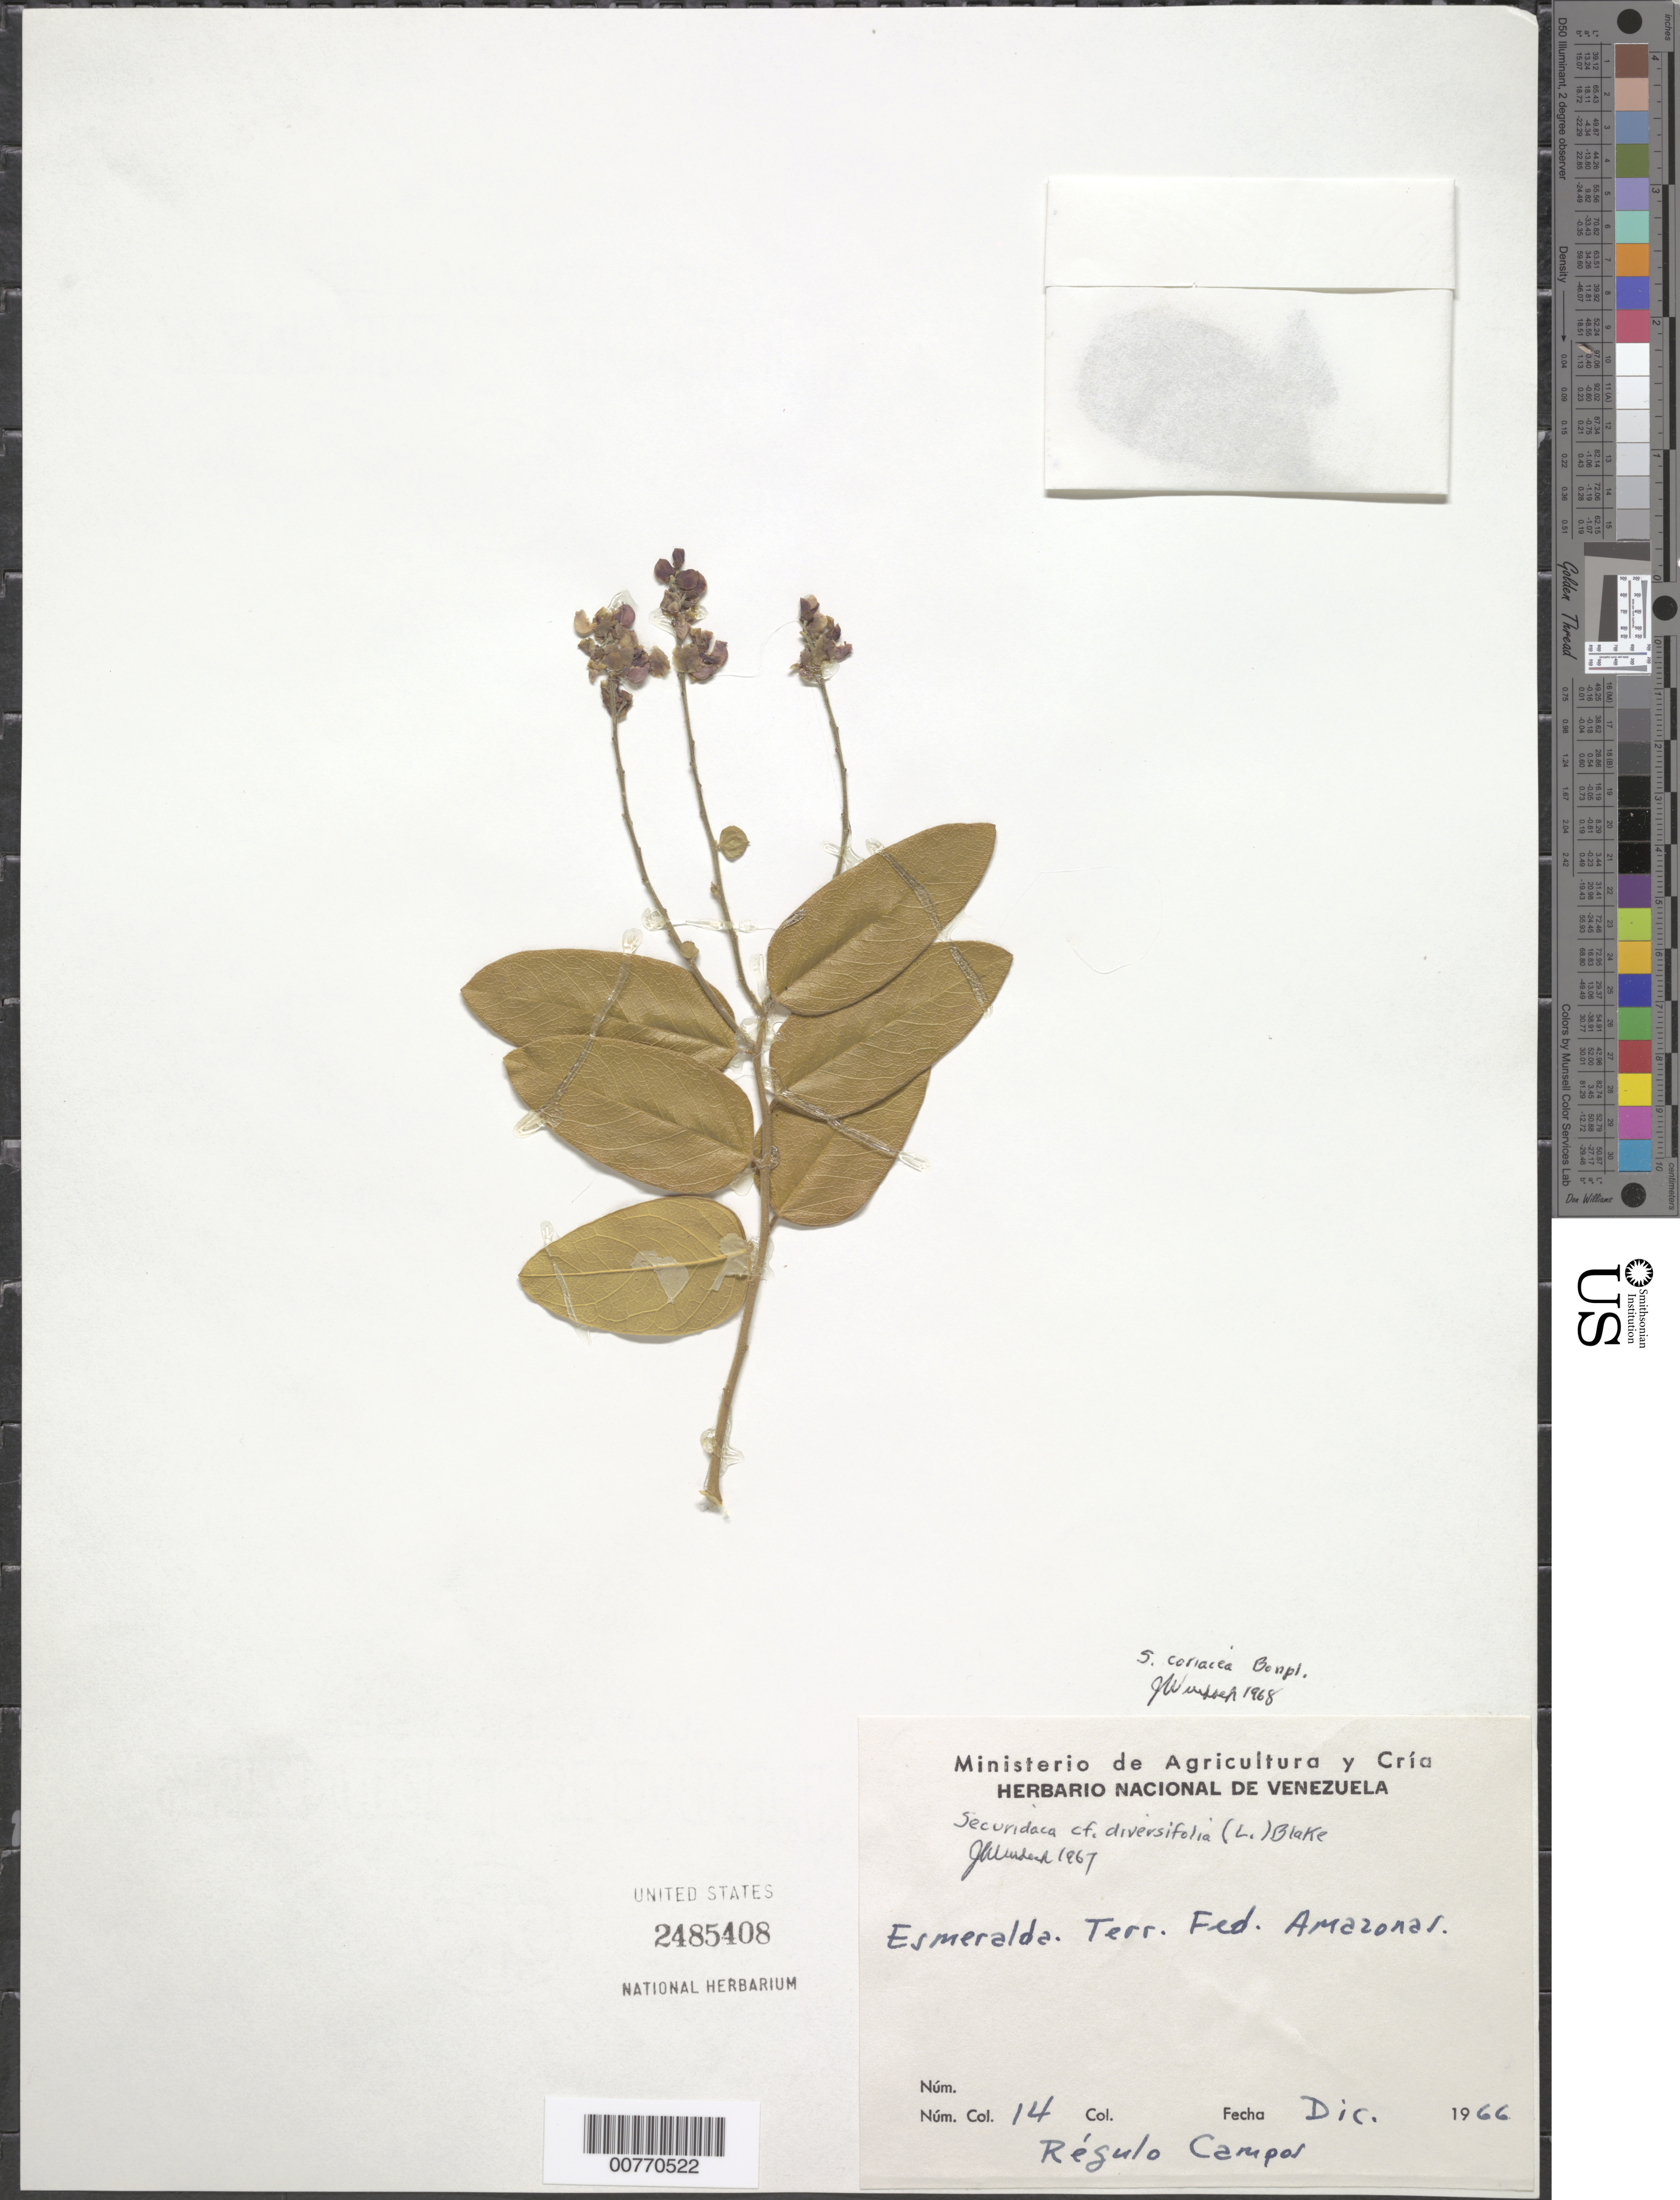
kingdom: Plantae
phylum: Tracheophyta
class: Magnoliopsida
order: Fabales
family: Polygalaceae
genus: Securidaca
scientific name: Securidaca coriacea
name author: Bonpl. ex Steud.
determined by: Wurdack, John J., (US), US (UNITED STATES)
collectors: R. Campos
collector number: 14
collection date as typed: Dec-66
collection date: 1966-12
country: Venezuela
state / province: Amazonas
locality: Esmeralda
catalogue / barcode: US 2485408